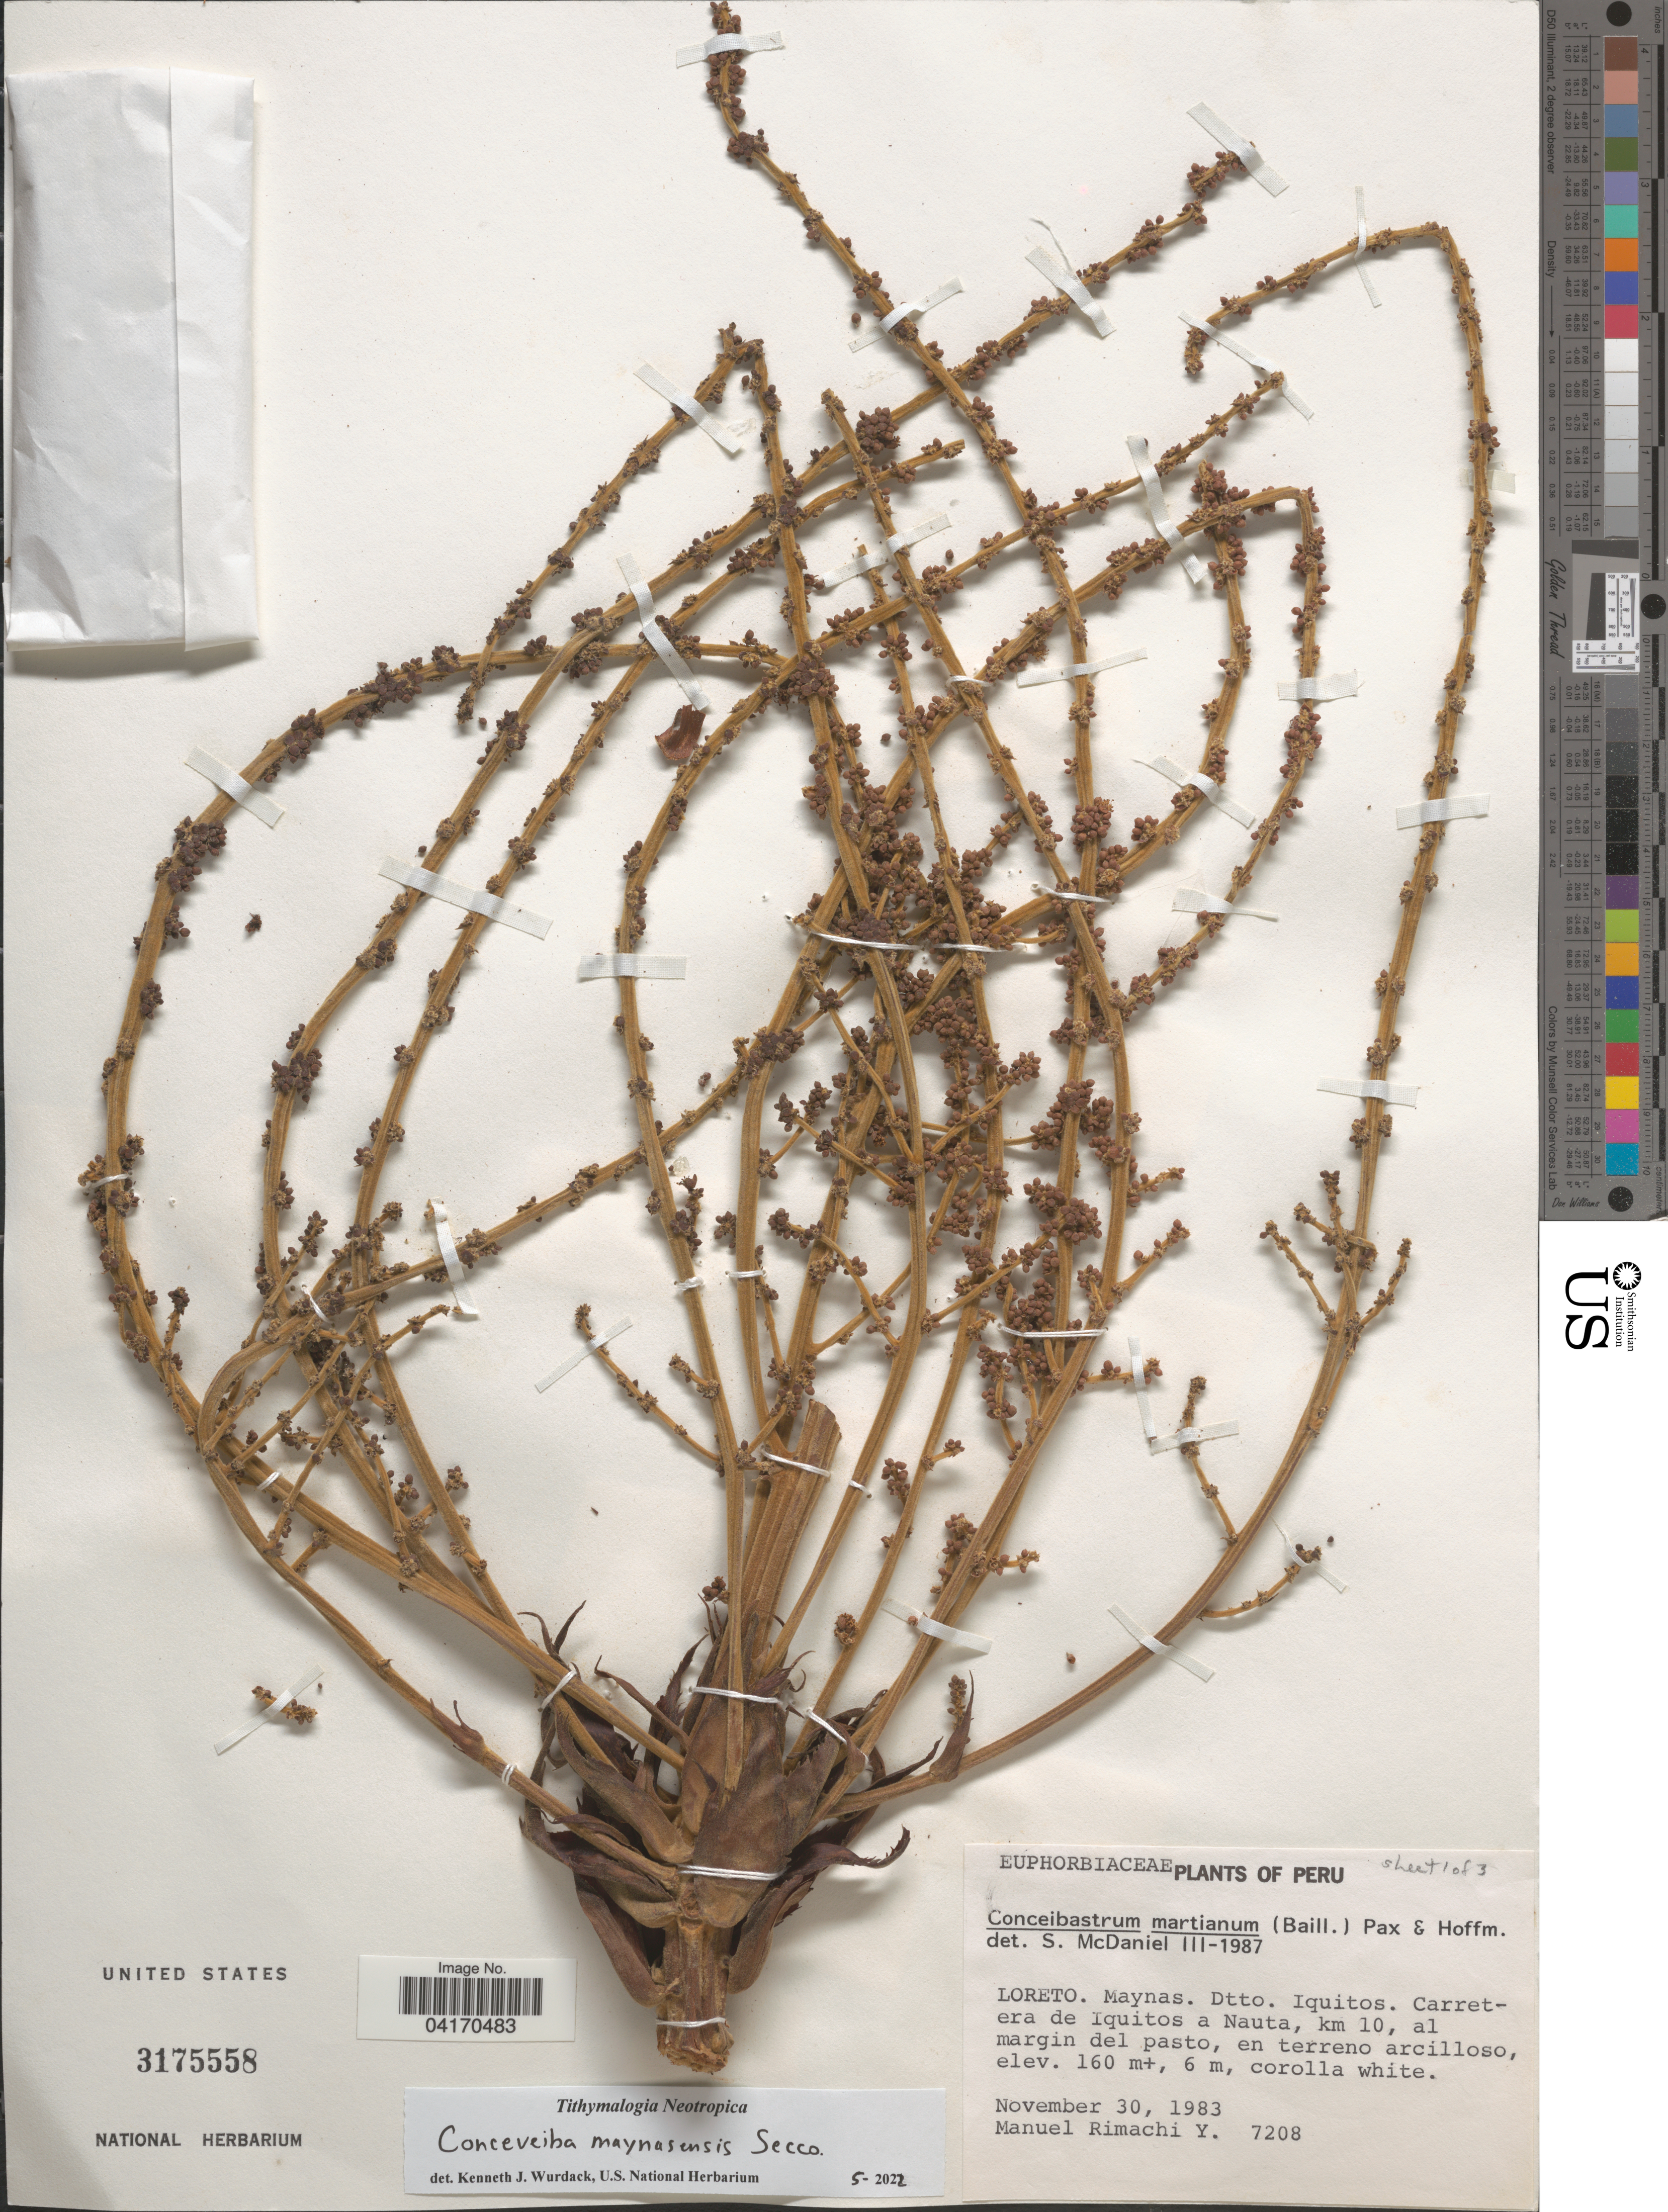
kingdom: Plantae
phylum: Tracheophyta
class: Magnoliopsida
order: Malpighiales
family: Euphorbiaceae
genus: Conceveiba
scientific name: Conceveiba maynasensis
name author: Secco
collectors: M. Rimachi Y.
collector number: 7208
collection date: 1983-11-30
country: Peru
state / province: Loreto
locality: Maynas. Dtto. Iquitos. Carretera de Iquitos a Nauta, km 10, al margin del pasto.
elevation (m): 160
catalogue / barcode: US 3175558